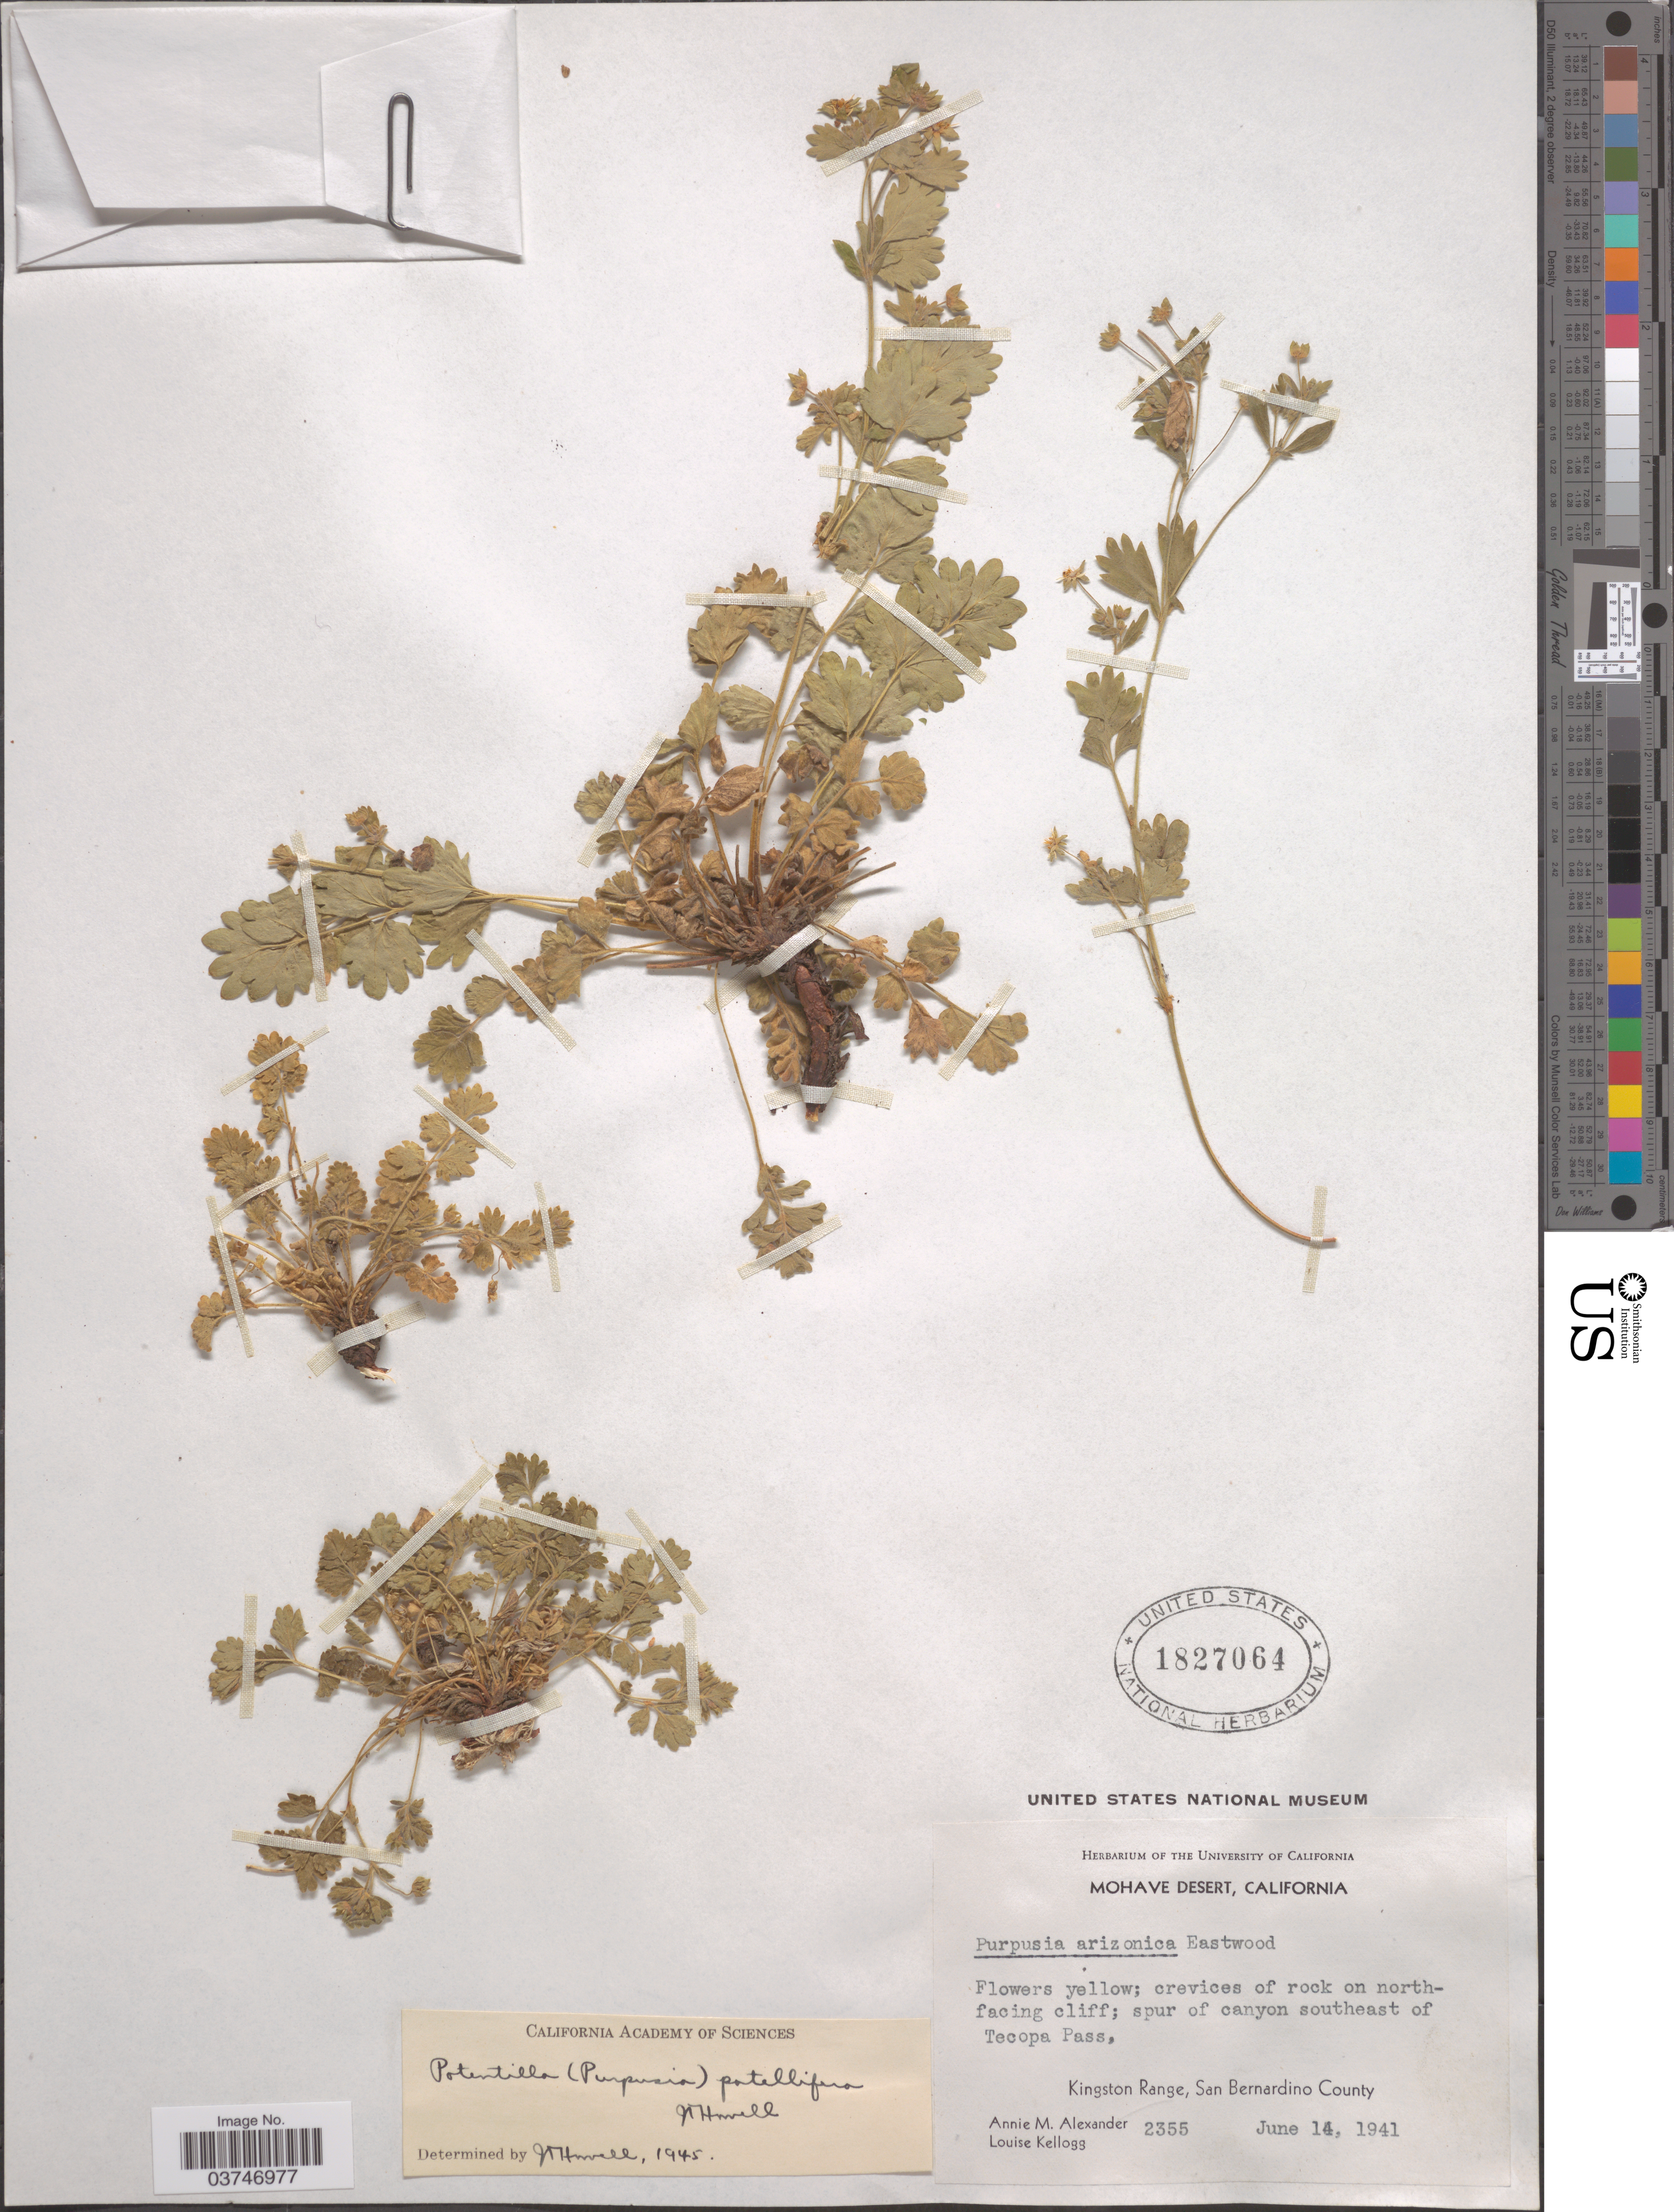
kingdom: Plantae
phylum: Tracheophyta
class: Magnoliopsida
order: Rosales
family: Rosaceae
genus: Potentilla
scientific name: Potentilla patellifera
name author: J.T. Howell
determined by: Howell, J. T., (CAS), California Academy of Sciences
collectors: A. M. Alexander & L. Kellogg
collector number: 2355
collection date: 1941-06-14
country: United States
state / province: California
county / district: San Bernardino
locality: Mohave Desert. Crevices of rock on north-facing cliff; spur of canyon southeast of Tecopa Pass, Kingston Range, San Bernardino County.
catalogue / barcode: US 1827064